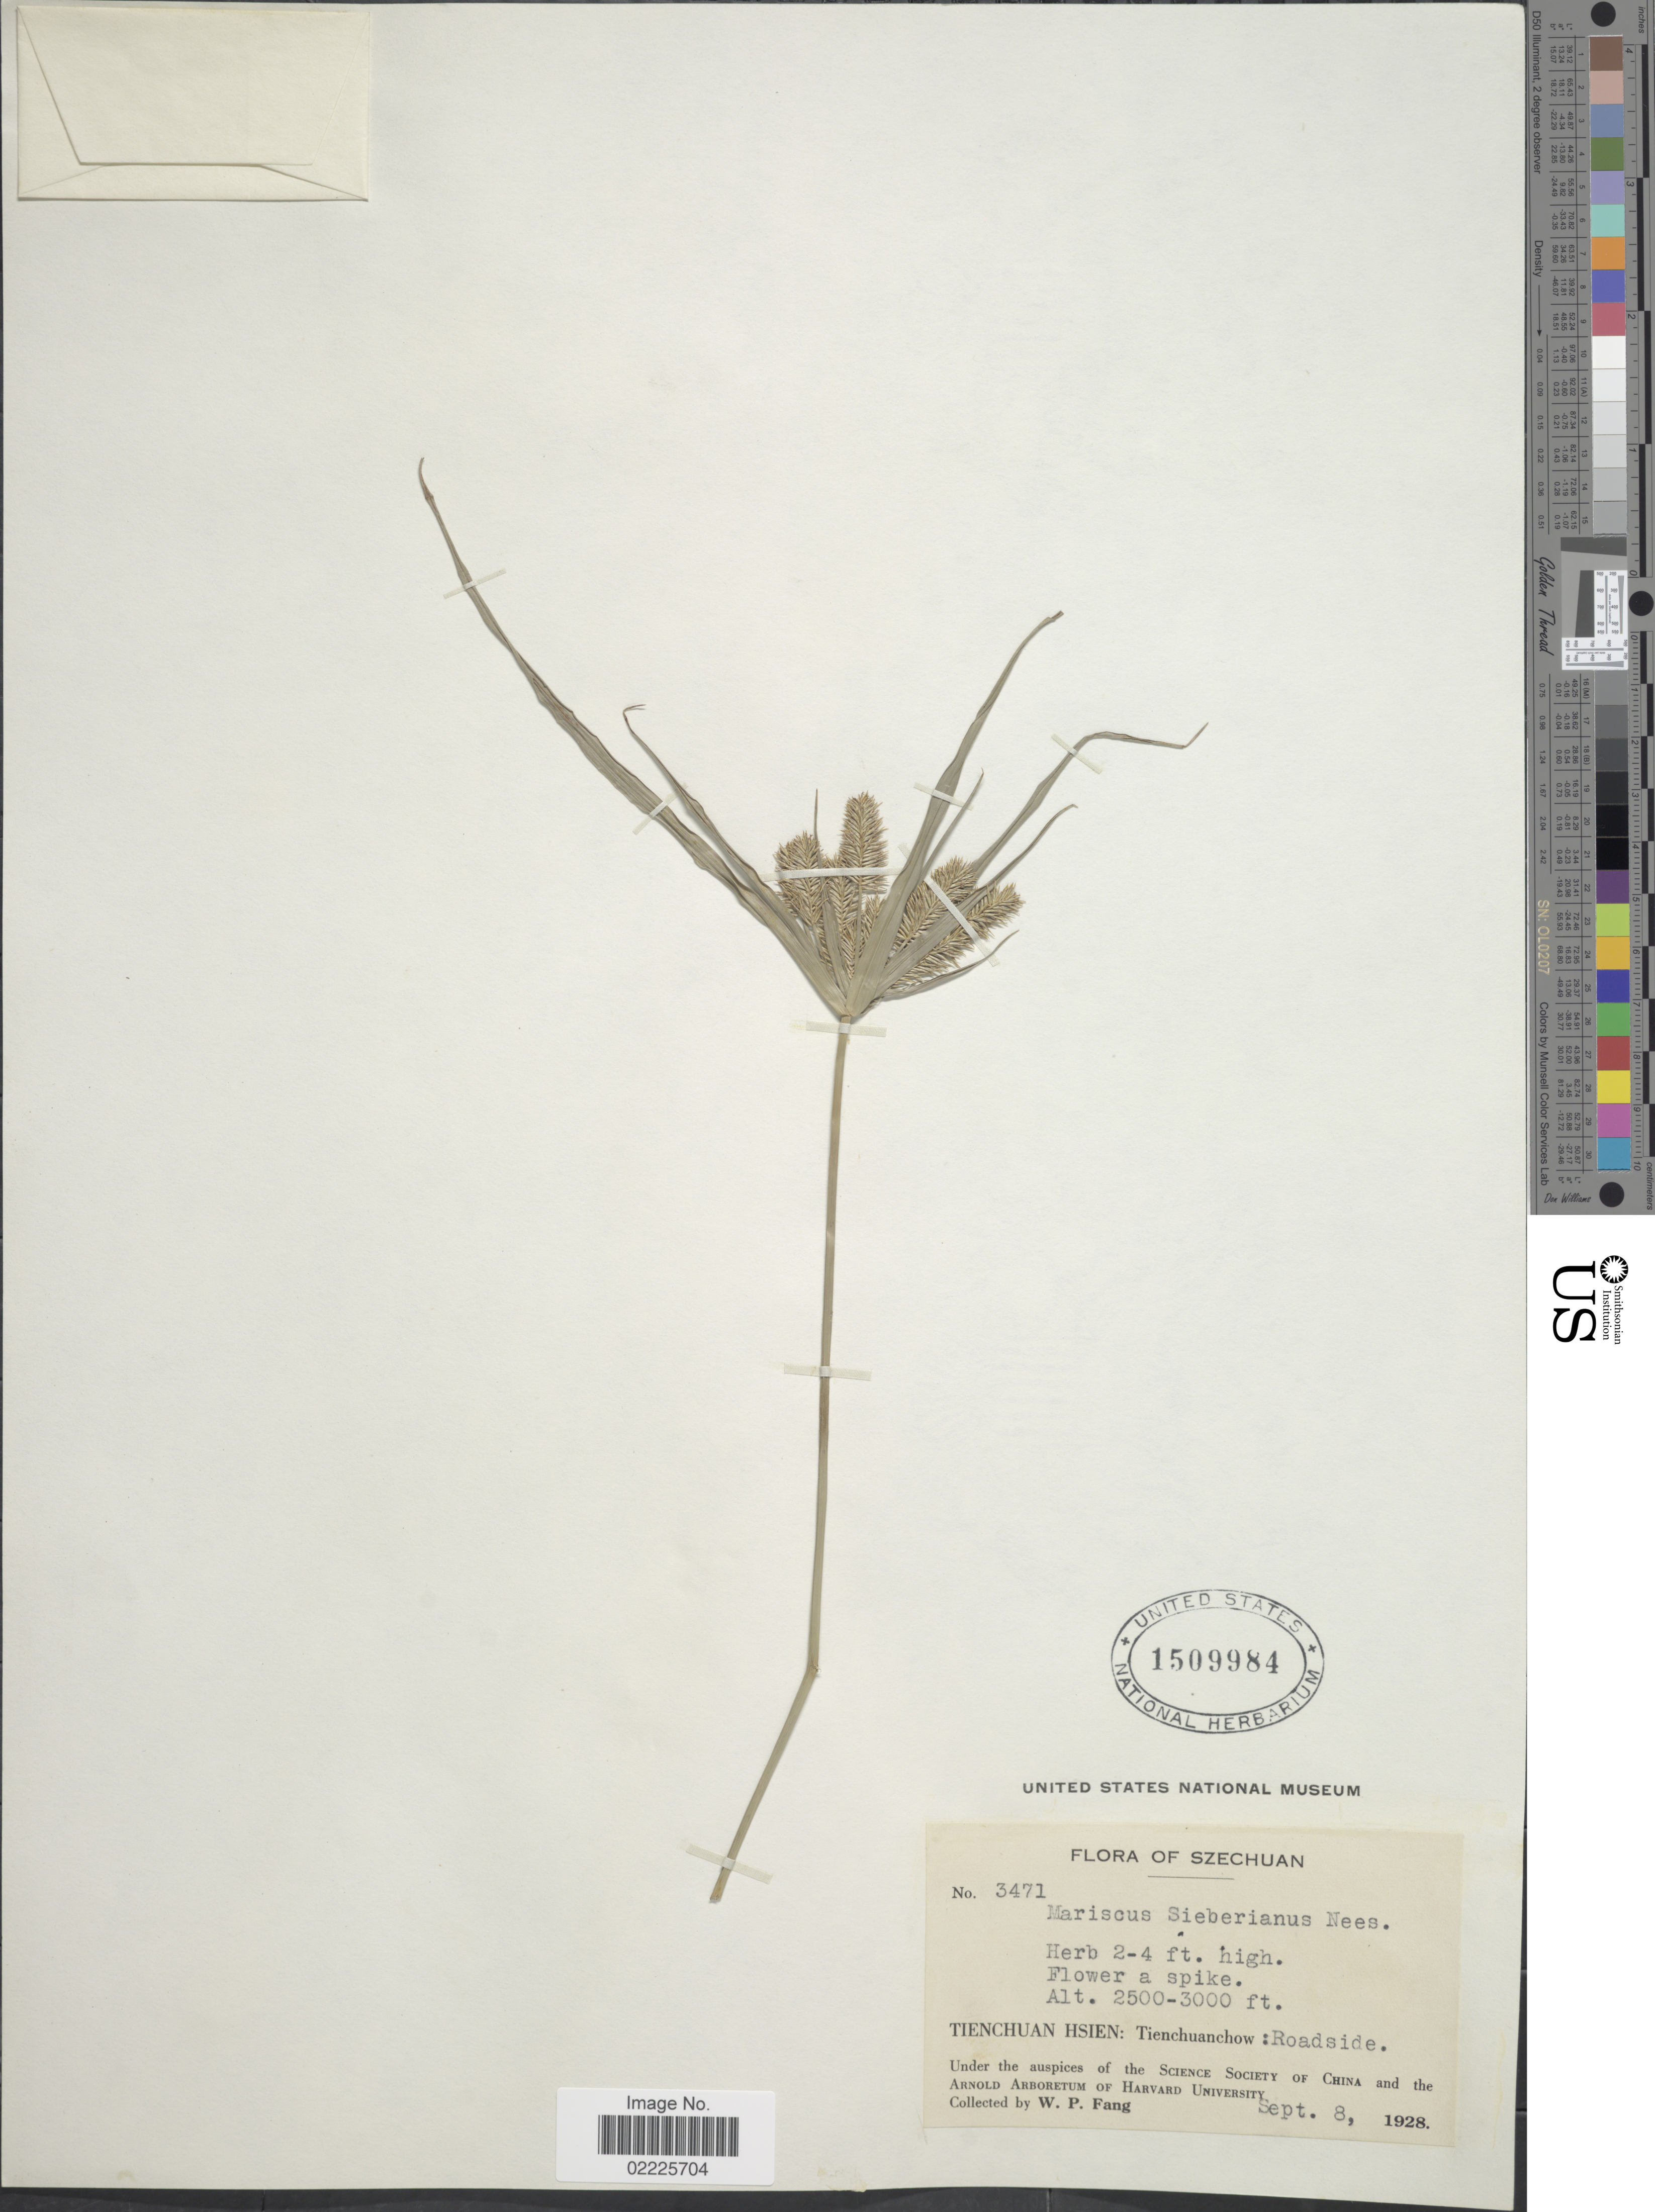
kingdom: Plantae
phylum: Tracheophyta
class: Liliopsida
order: Poales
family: Cyperaceae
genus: Cyperus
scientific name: Cyperus cyperoides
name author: (L.) Kuntze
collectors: W. P. Fang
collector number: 3471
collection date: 1928-09-08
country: China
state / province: Sichuan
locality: Szechuan, Tienchuan Hsien: Tienchuanchow: Roadside.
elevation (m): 762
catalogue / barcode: US 1509984